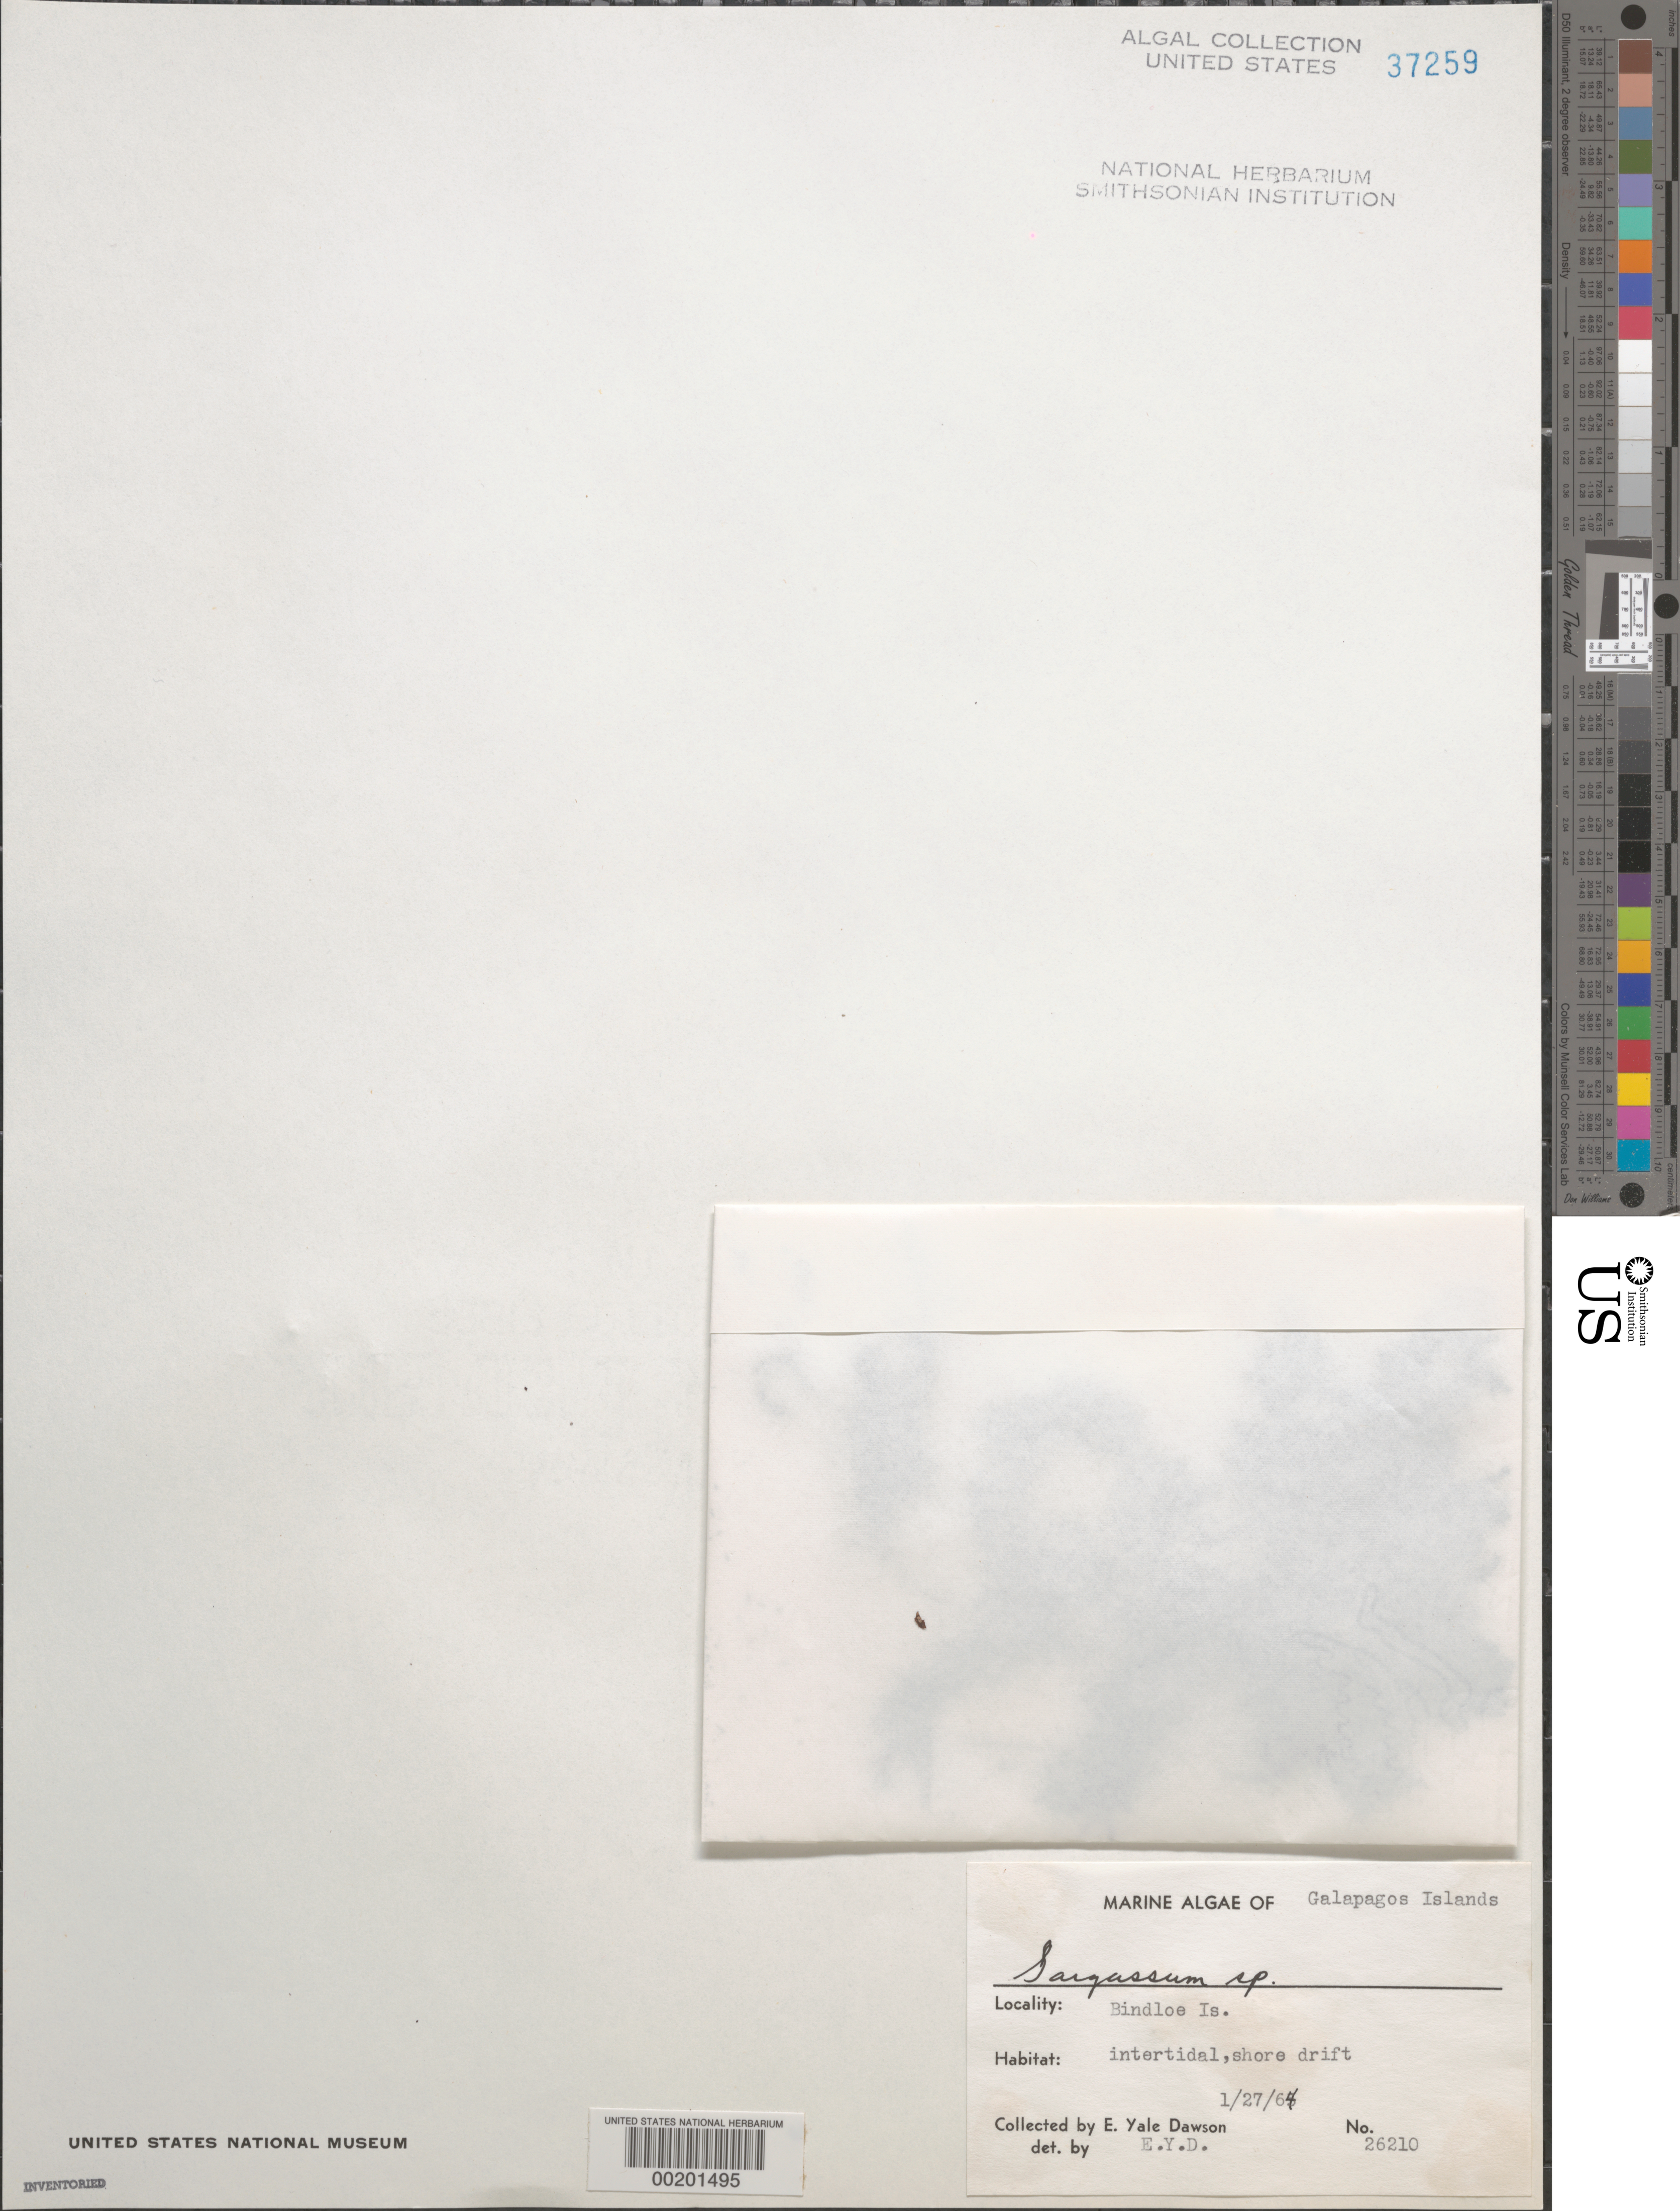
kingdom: Chromista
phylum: Ochrophyta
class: Phaeophyceae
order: Fucales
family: Sargassaceae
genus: Sargassum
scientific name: Sargassum sp.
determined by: Dawson, E. Y.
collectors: E. Y. Dawson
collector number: EYD 26210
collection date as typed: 27 Jan 1964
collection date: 1964-01-27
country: Ecuador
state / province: Colón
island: Marchena [Bindloe]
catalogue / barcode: US 37259